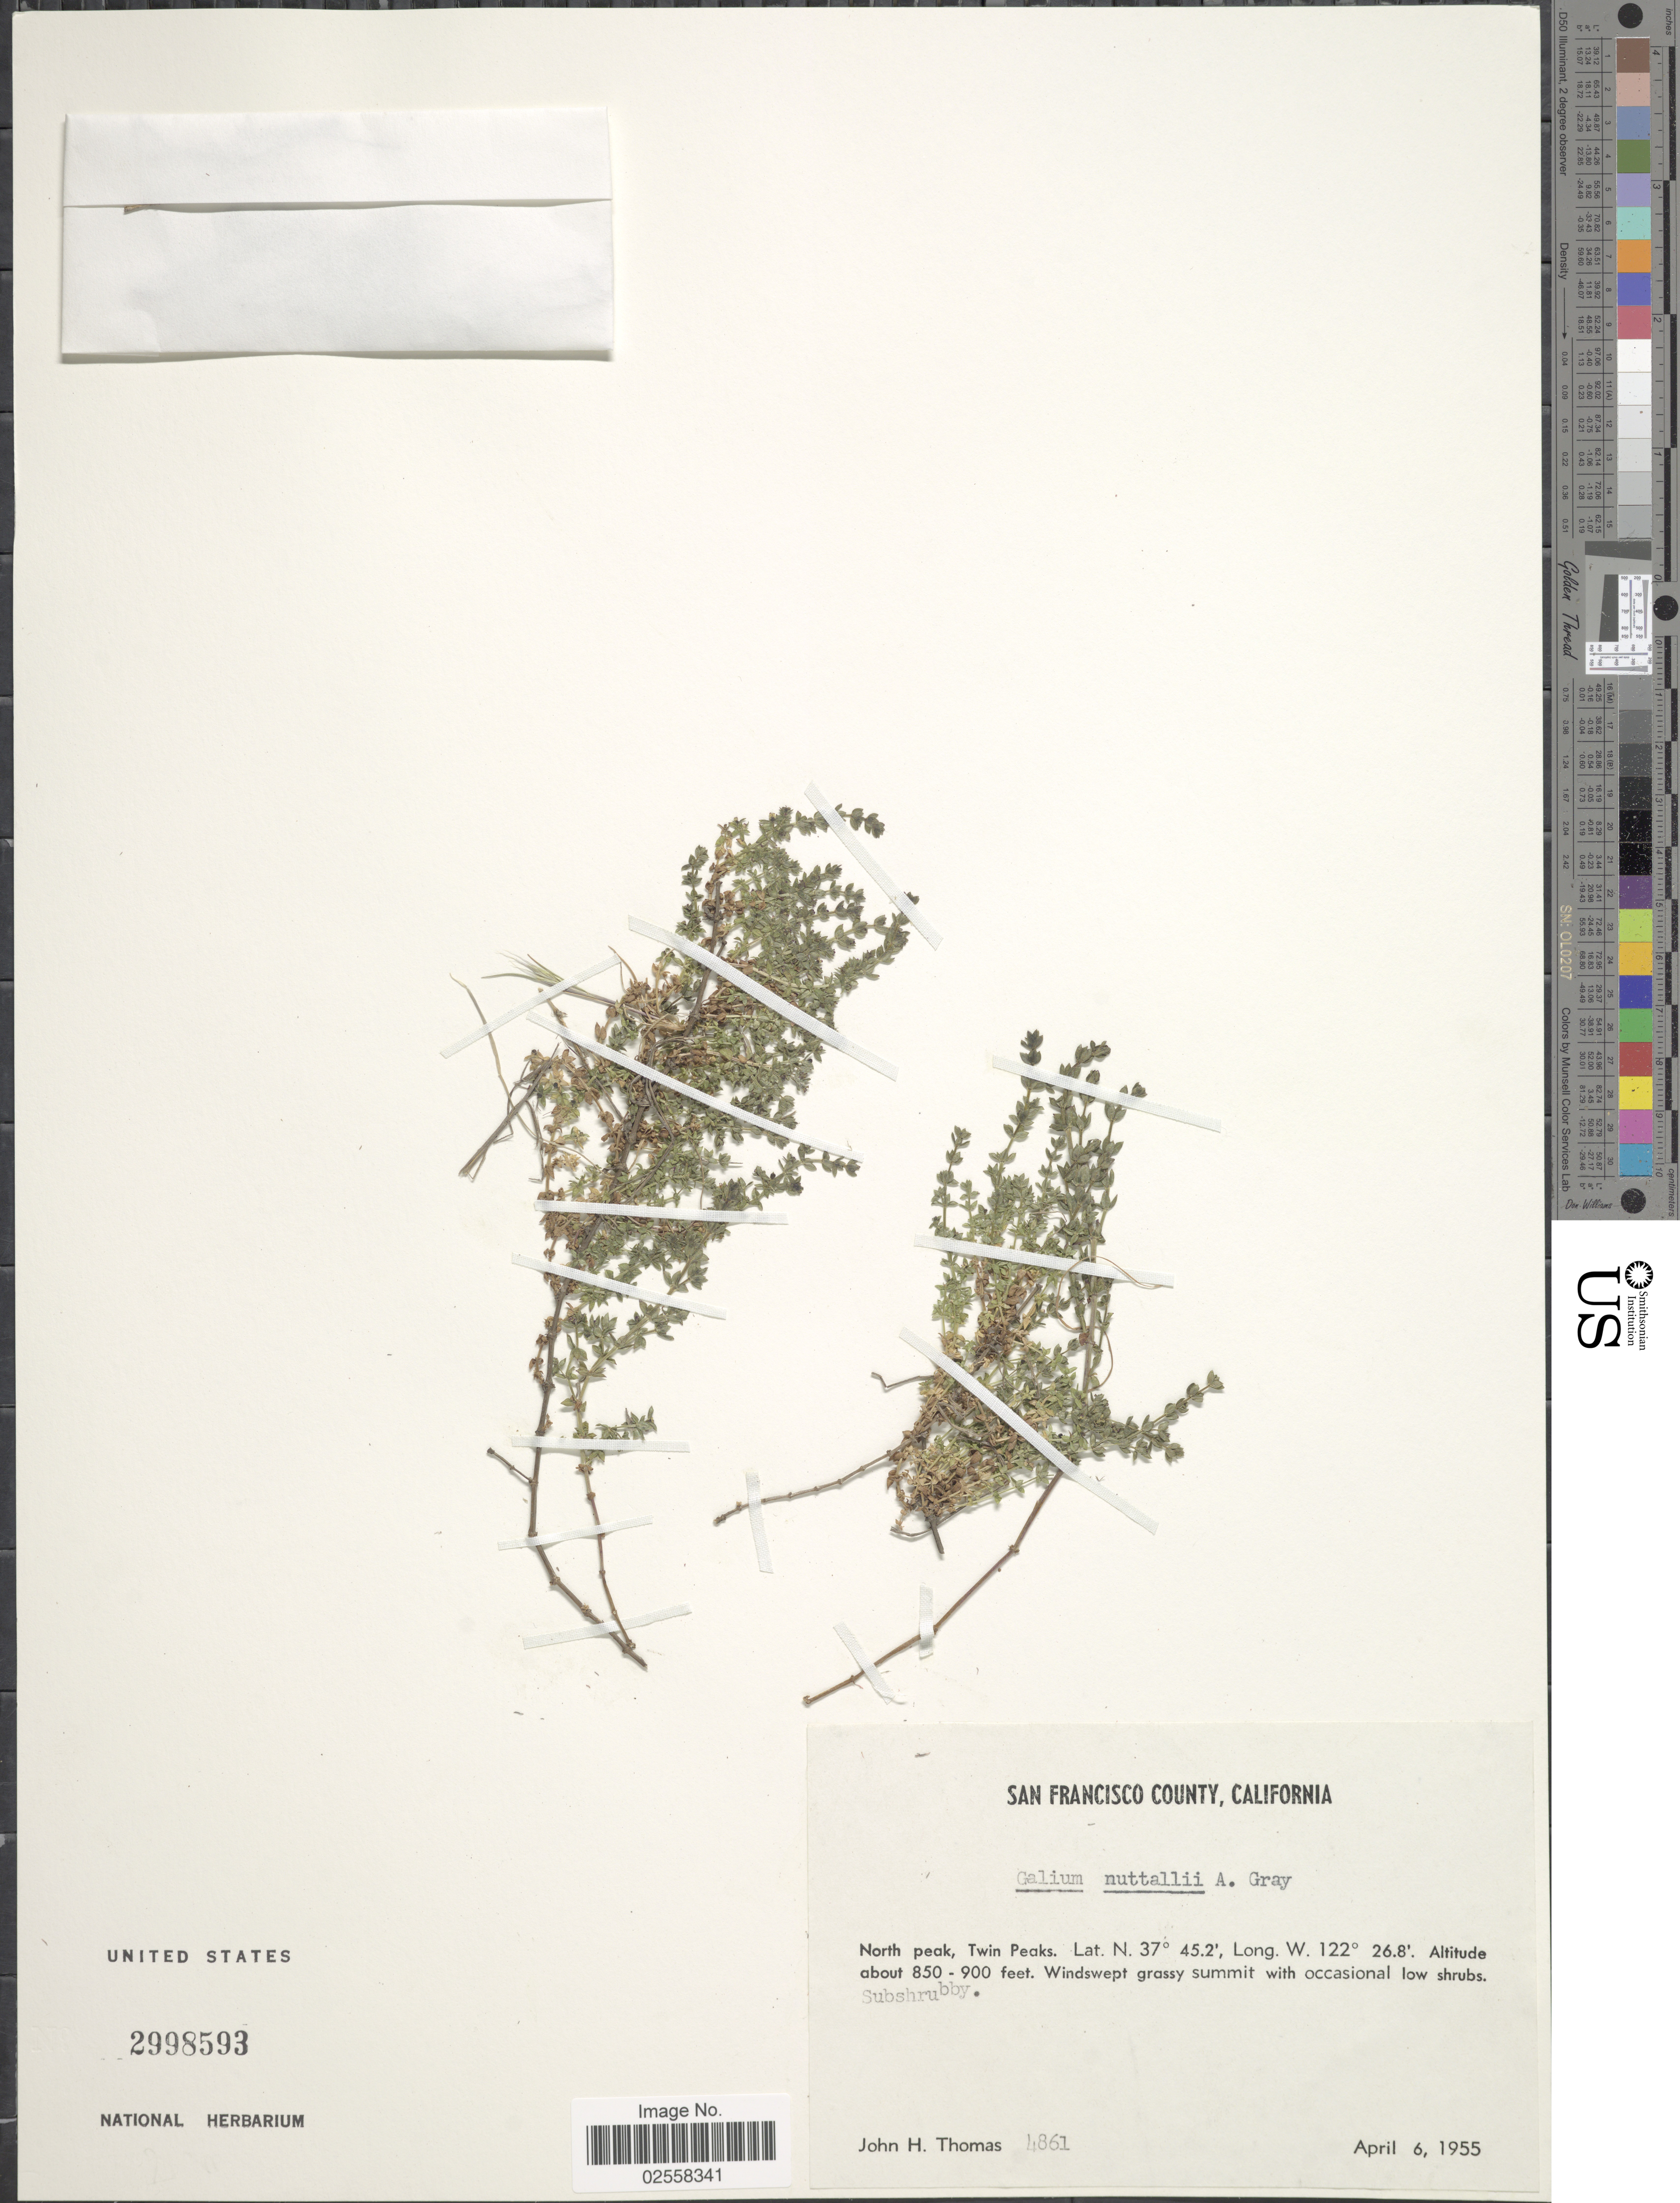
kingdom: Plantae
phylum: Tracheophyta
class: Magnoliopsida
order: Gentianales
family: Rubiaceae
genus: Galium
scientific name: Galium nuttallii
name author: A. Gray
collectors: J. H. Thomas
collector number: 4861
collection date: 1955-04-06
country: United States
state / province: California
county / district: San Francisco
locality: San Francisco County, North peak, Twin Peaks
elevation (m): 259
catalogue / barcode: US 2998593